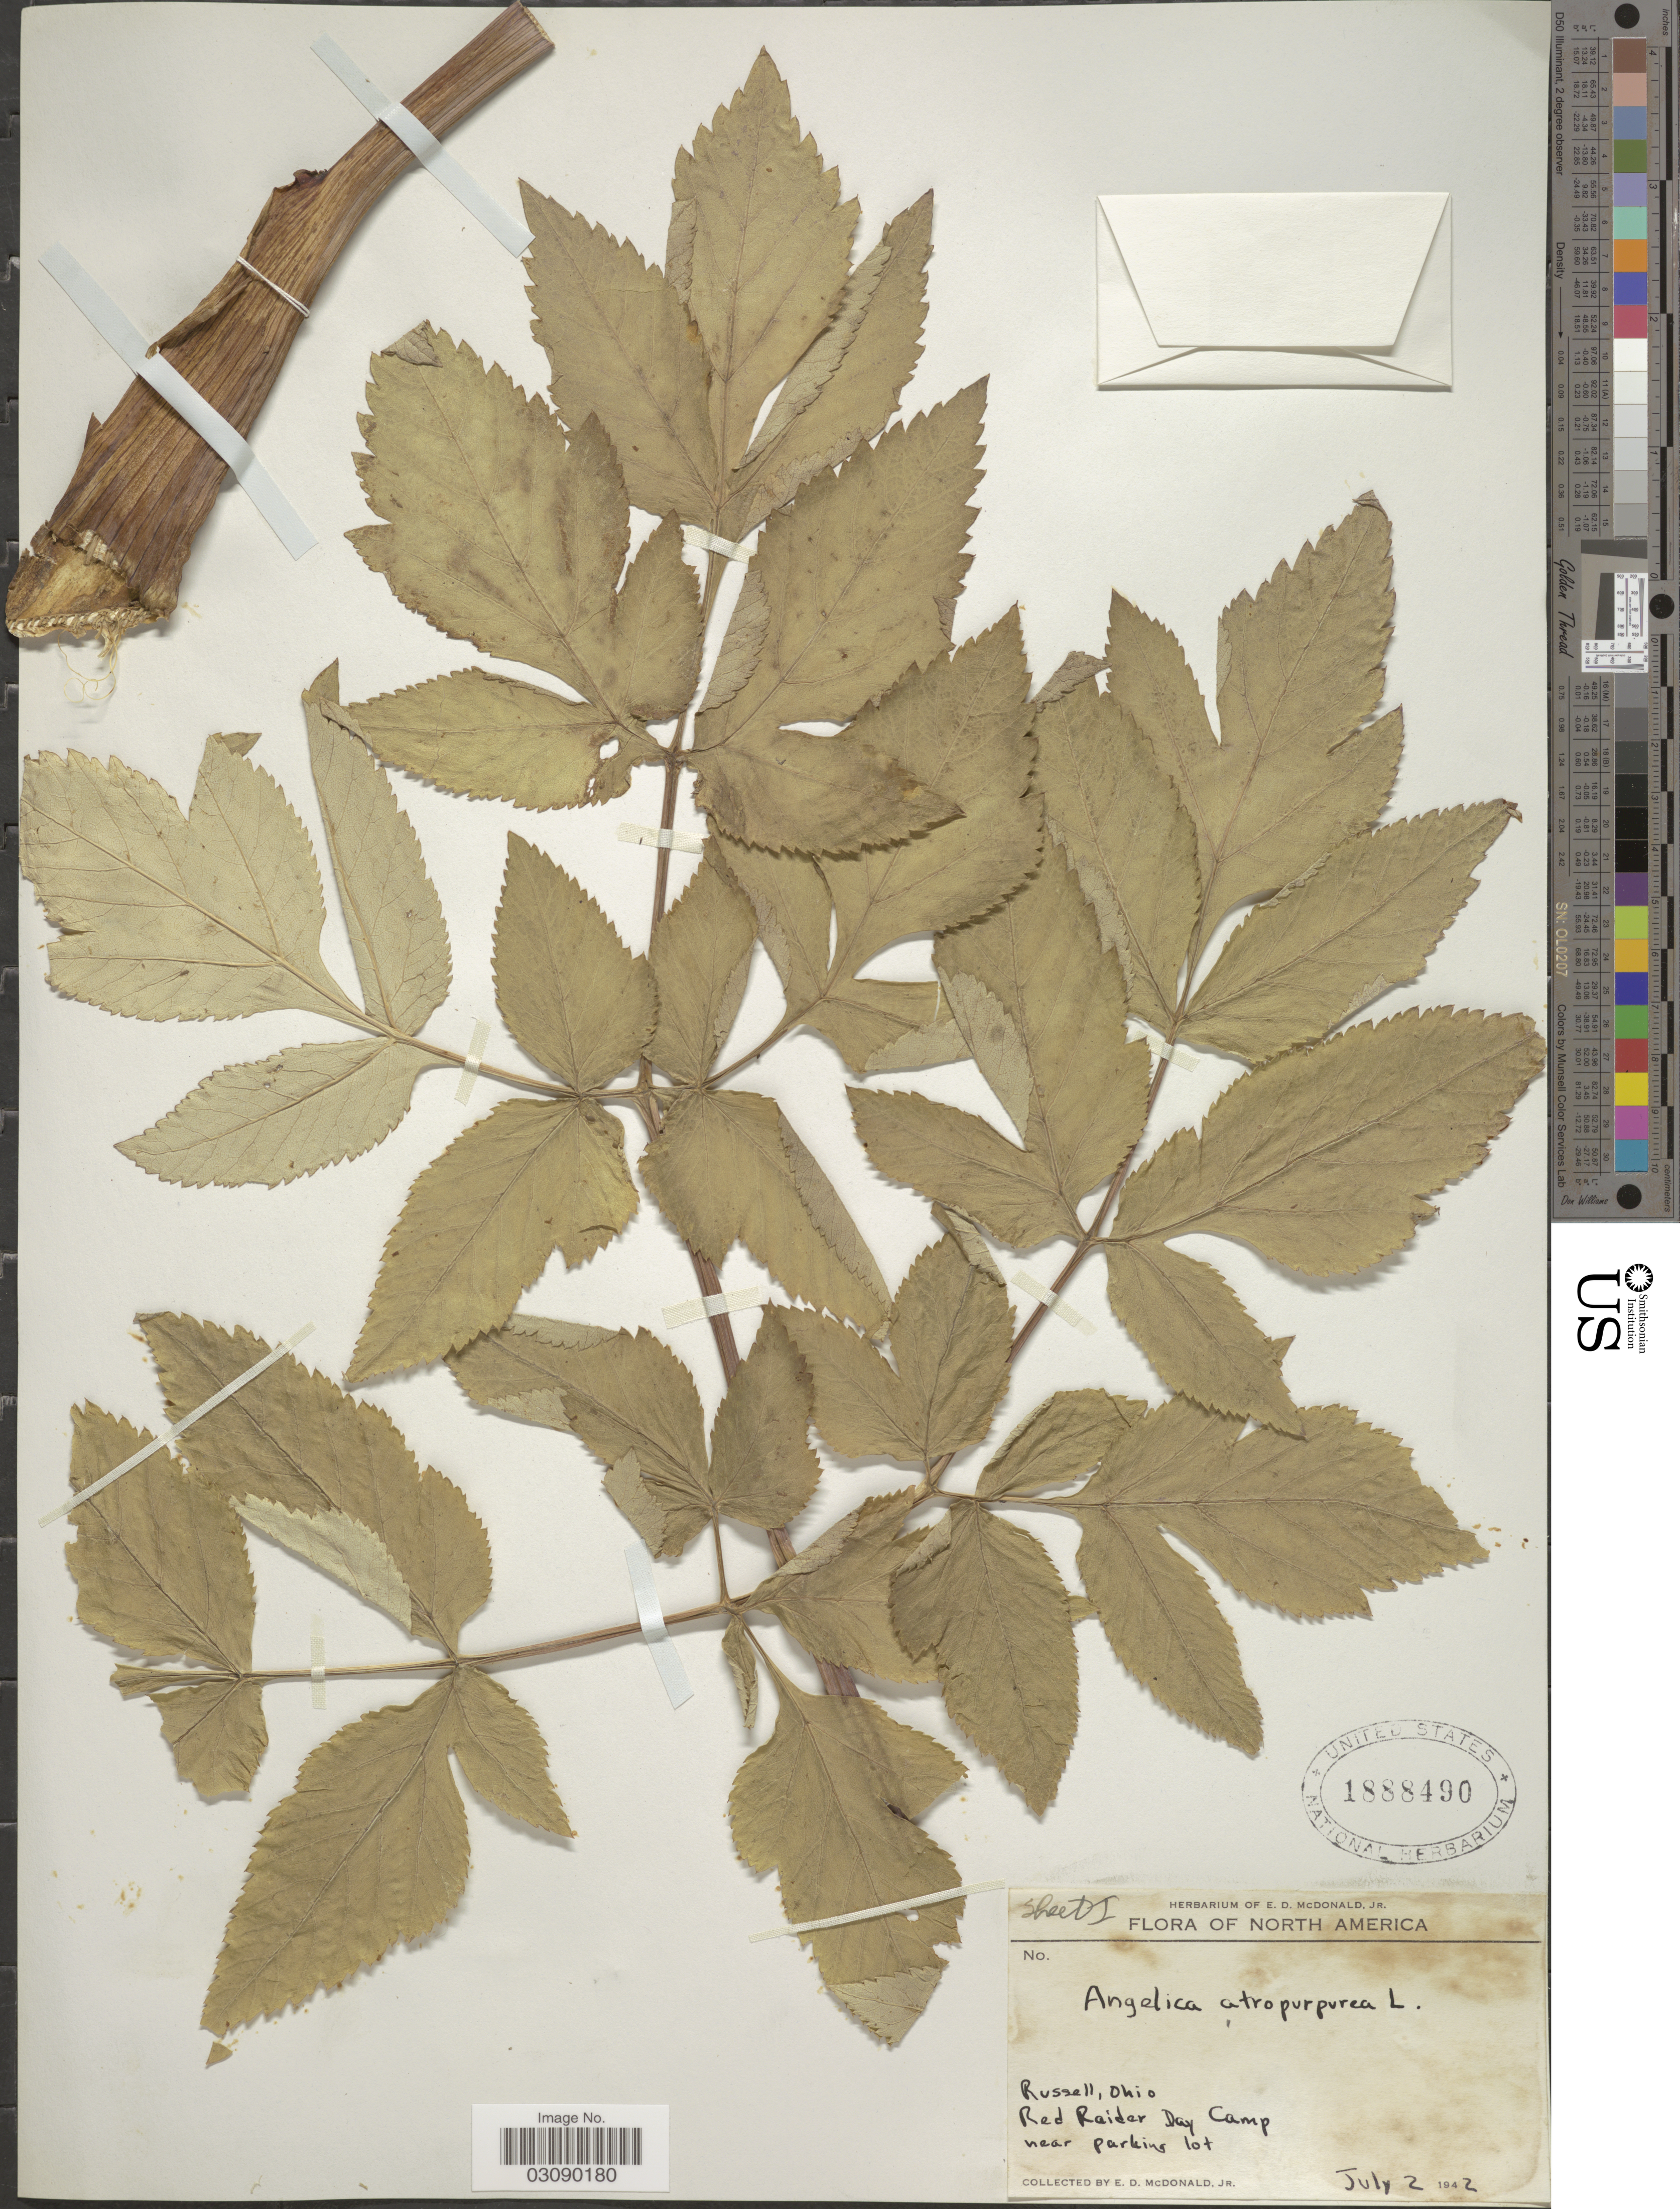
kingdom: Plantae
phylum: Tracheophyta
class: Magnoliopsida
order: Apiales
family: Apiaceae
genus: Angelica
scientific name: Angelica atropurpurea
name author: L.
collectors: E. D. McDonald Jr.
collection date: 1942-07-02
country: United States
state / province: Ohio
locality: Russell. Red Raider Day Camp near parking lot.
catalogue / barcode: US 1888490